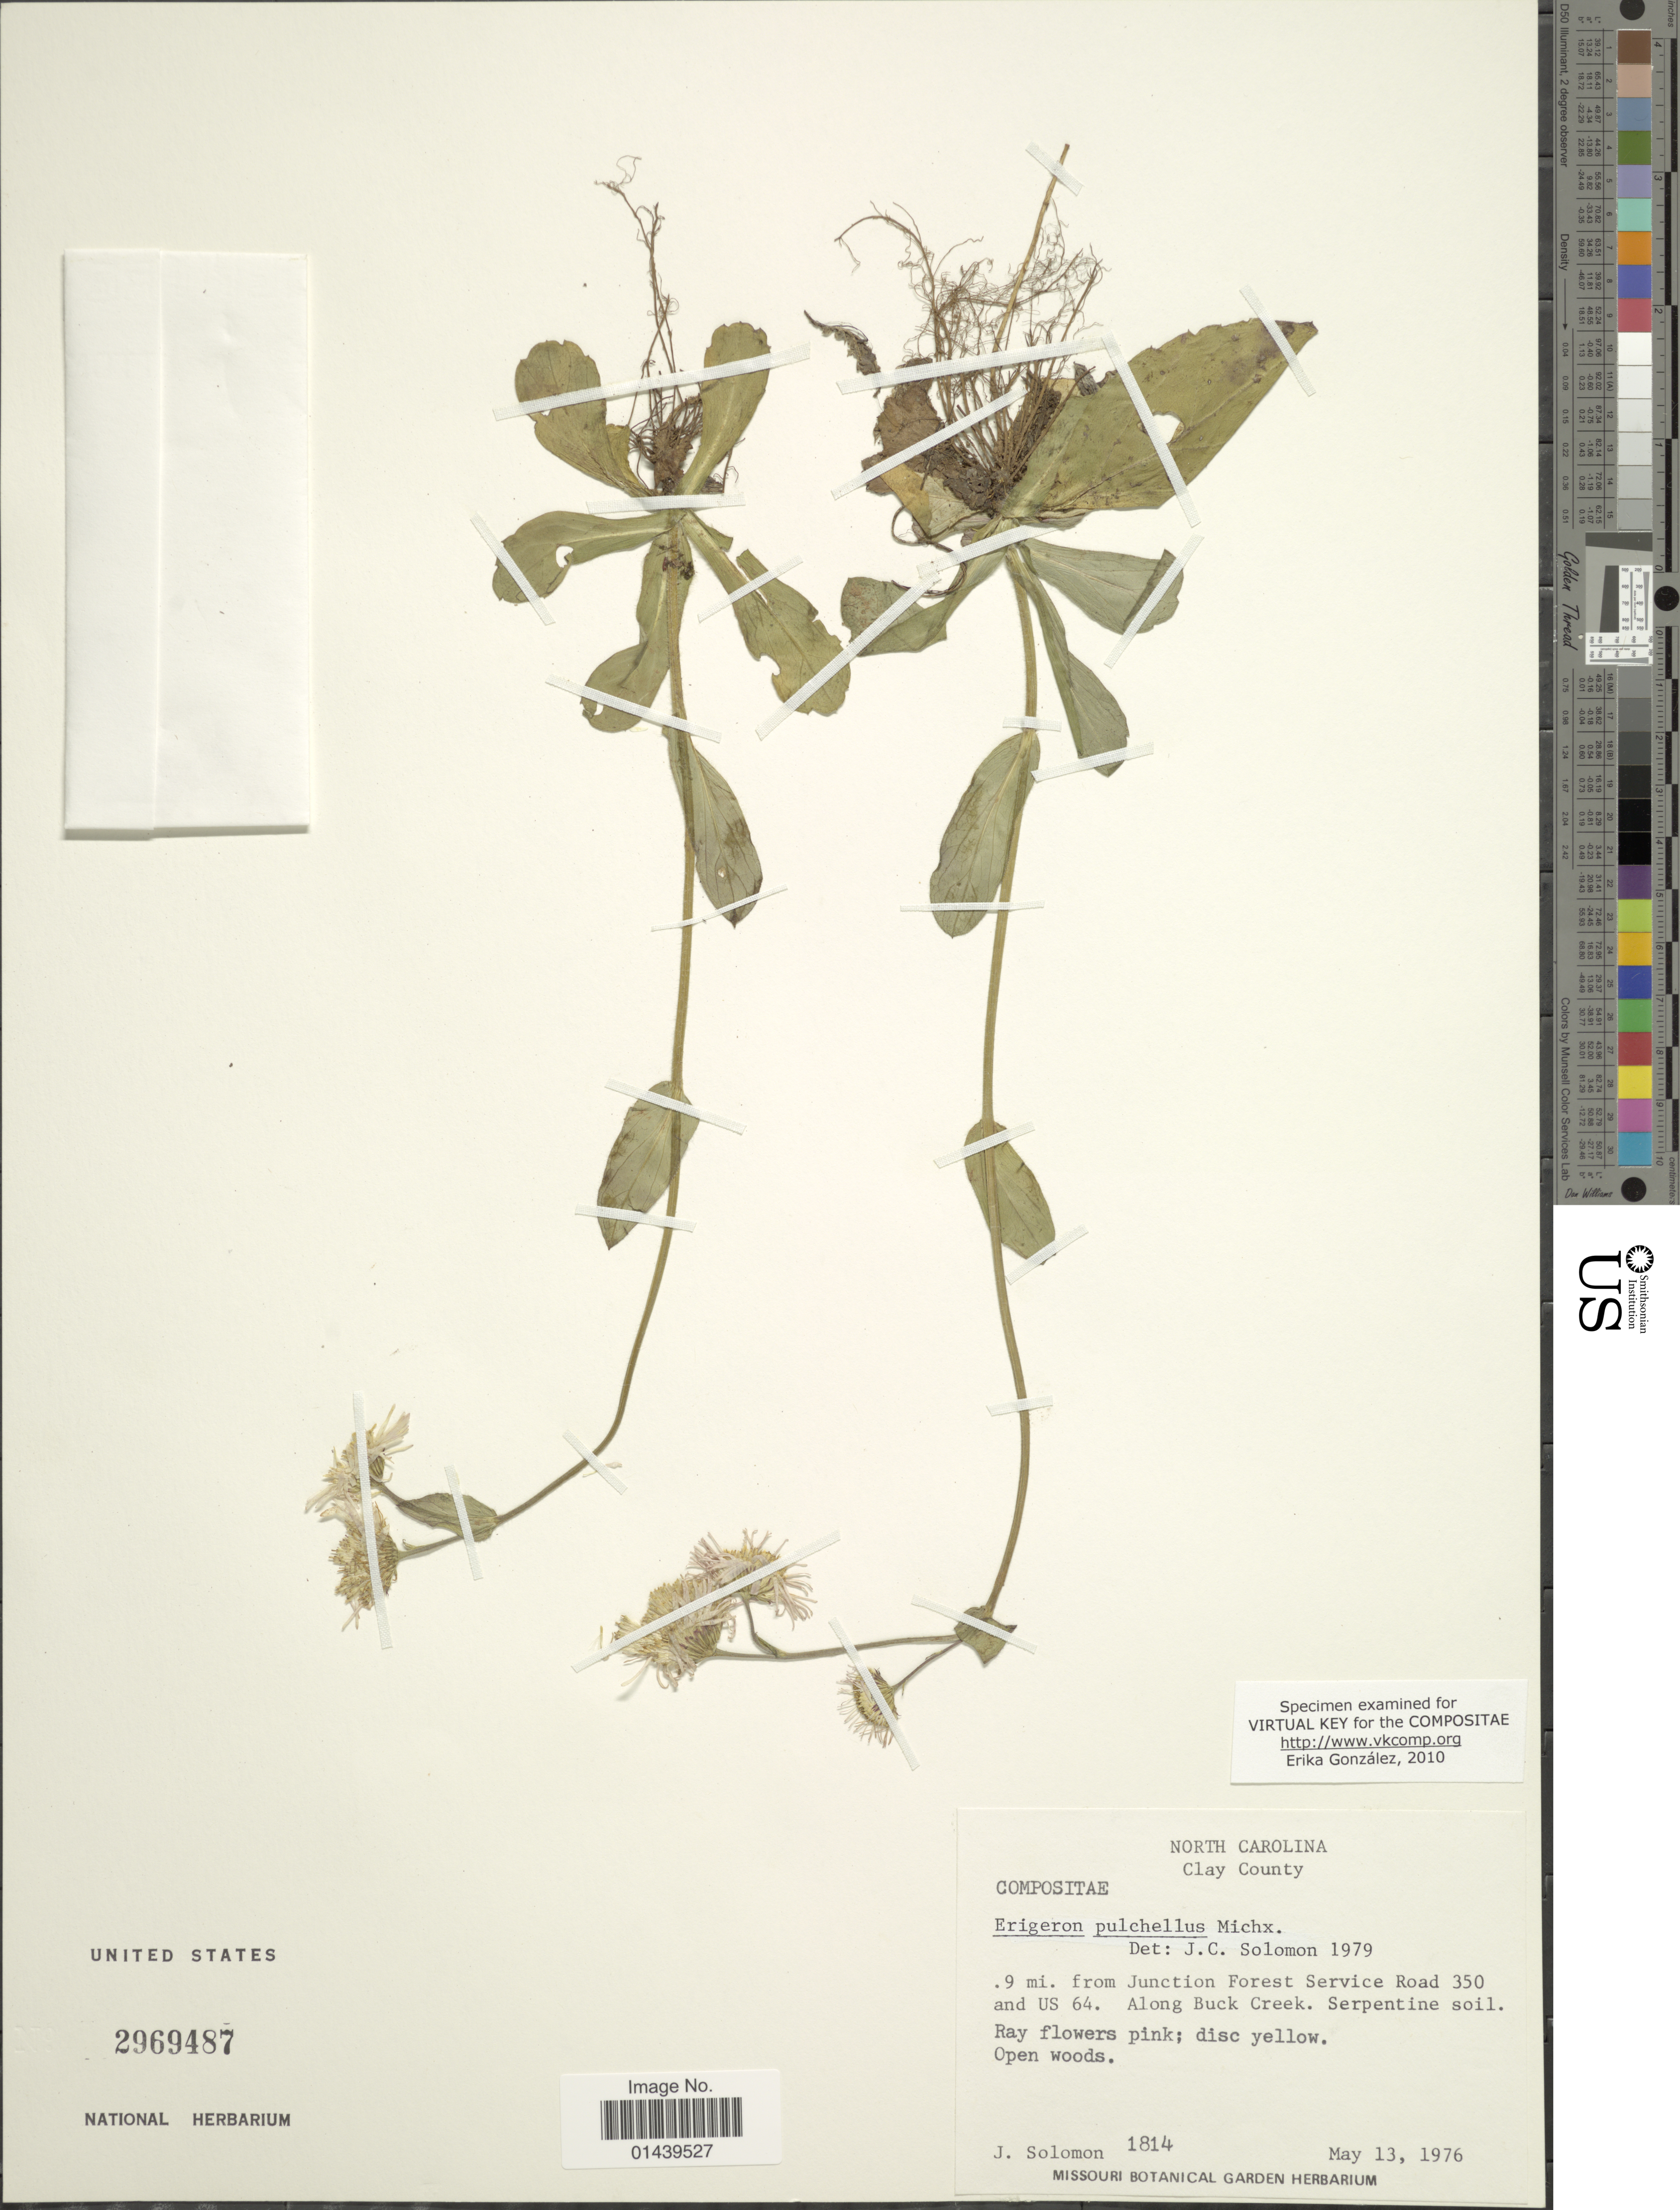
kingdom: Plantae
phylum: Tracheophyta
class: Magnoliopsida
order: Asterales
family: Asteraceae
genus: Erigeron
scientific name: Erigeron pulchellus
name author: Michx.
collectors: J. Solomon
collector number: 1814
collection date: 1976-05-13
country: United States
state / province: North Carolina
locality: Clay County. .9 mi. from Junction Forest Service Road 350 and US 64. Along Buck Creek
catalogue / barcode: US 2969487